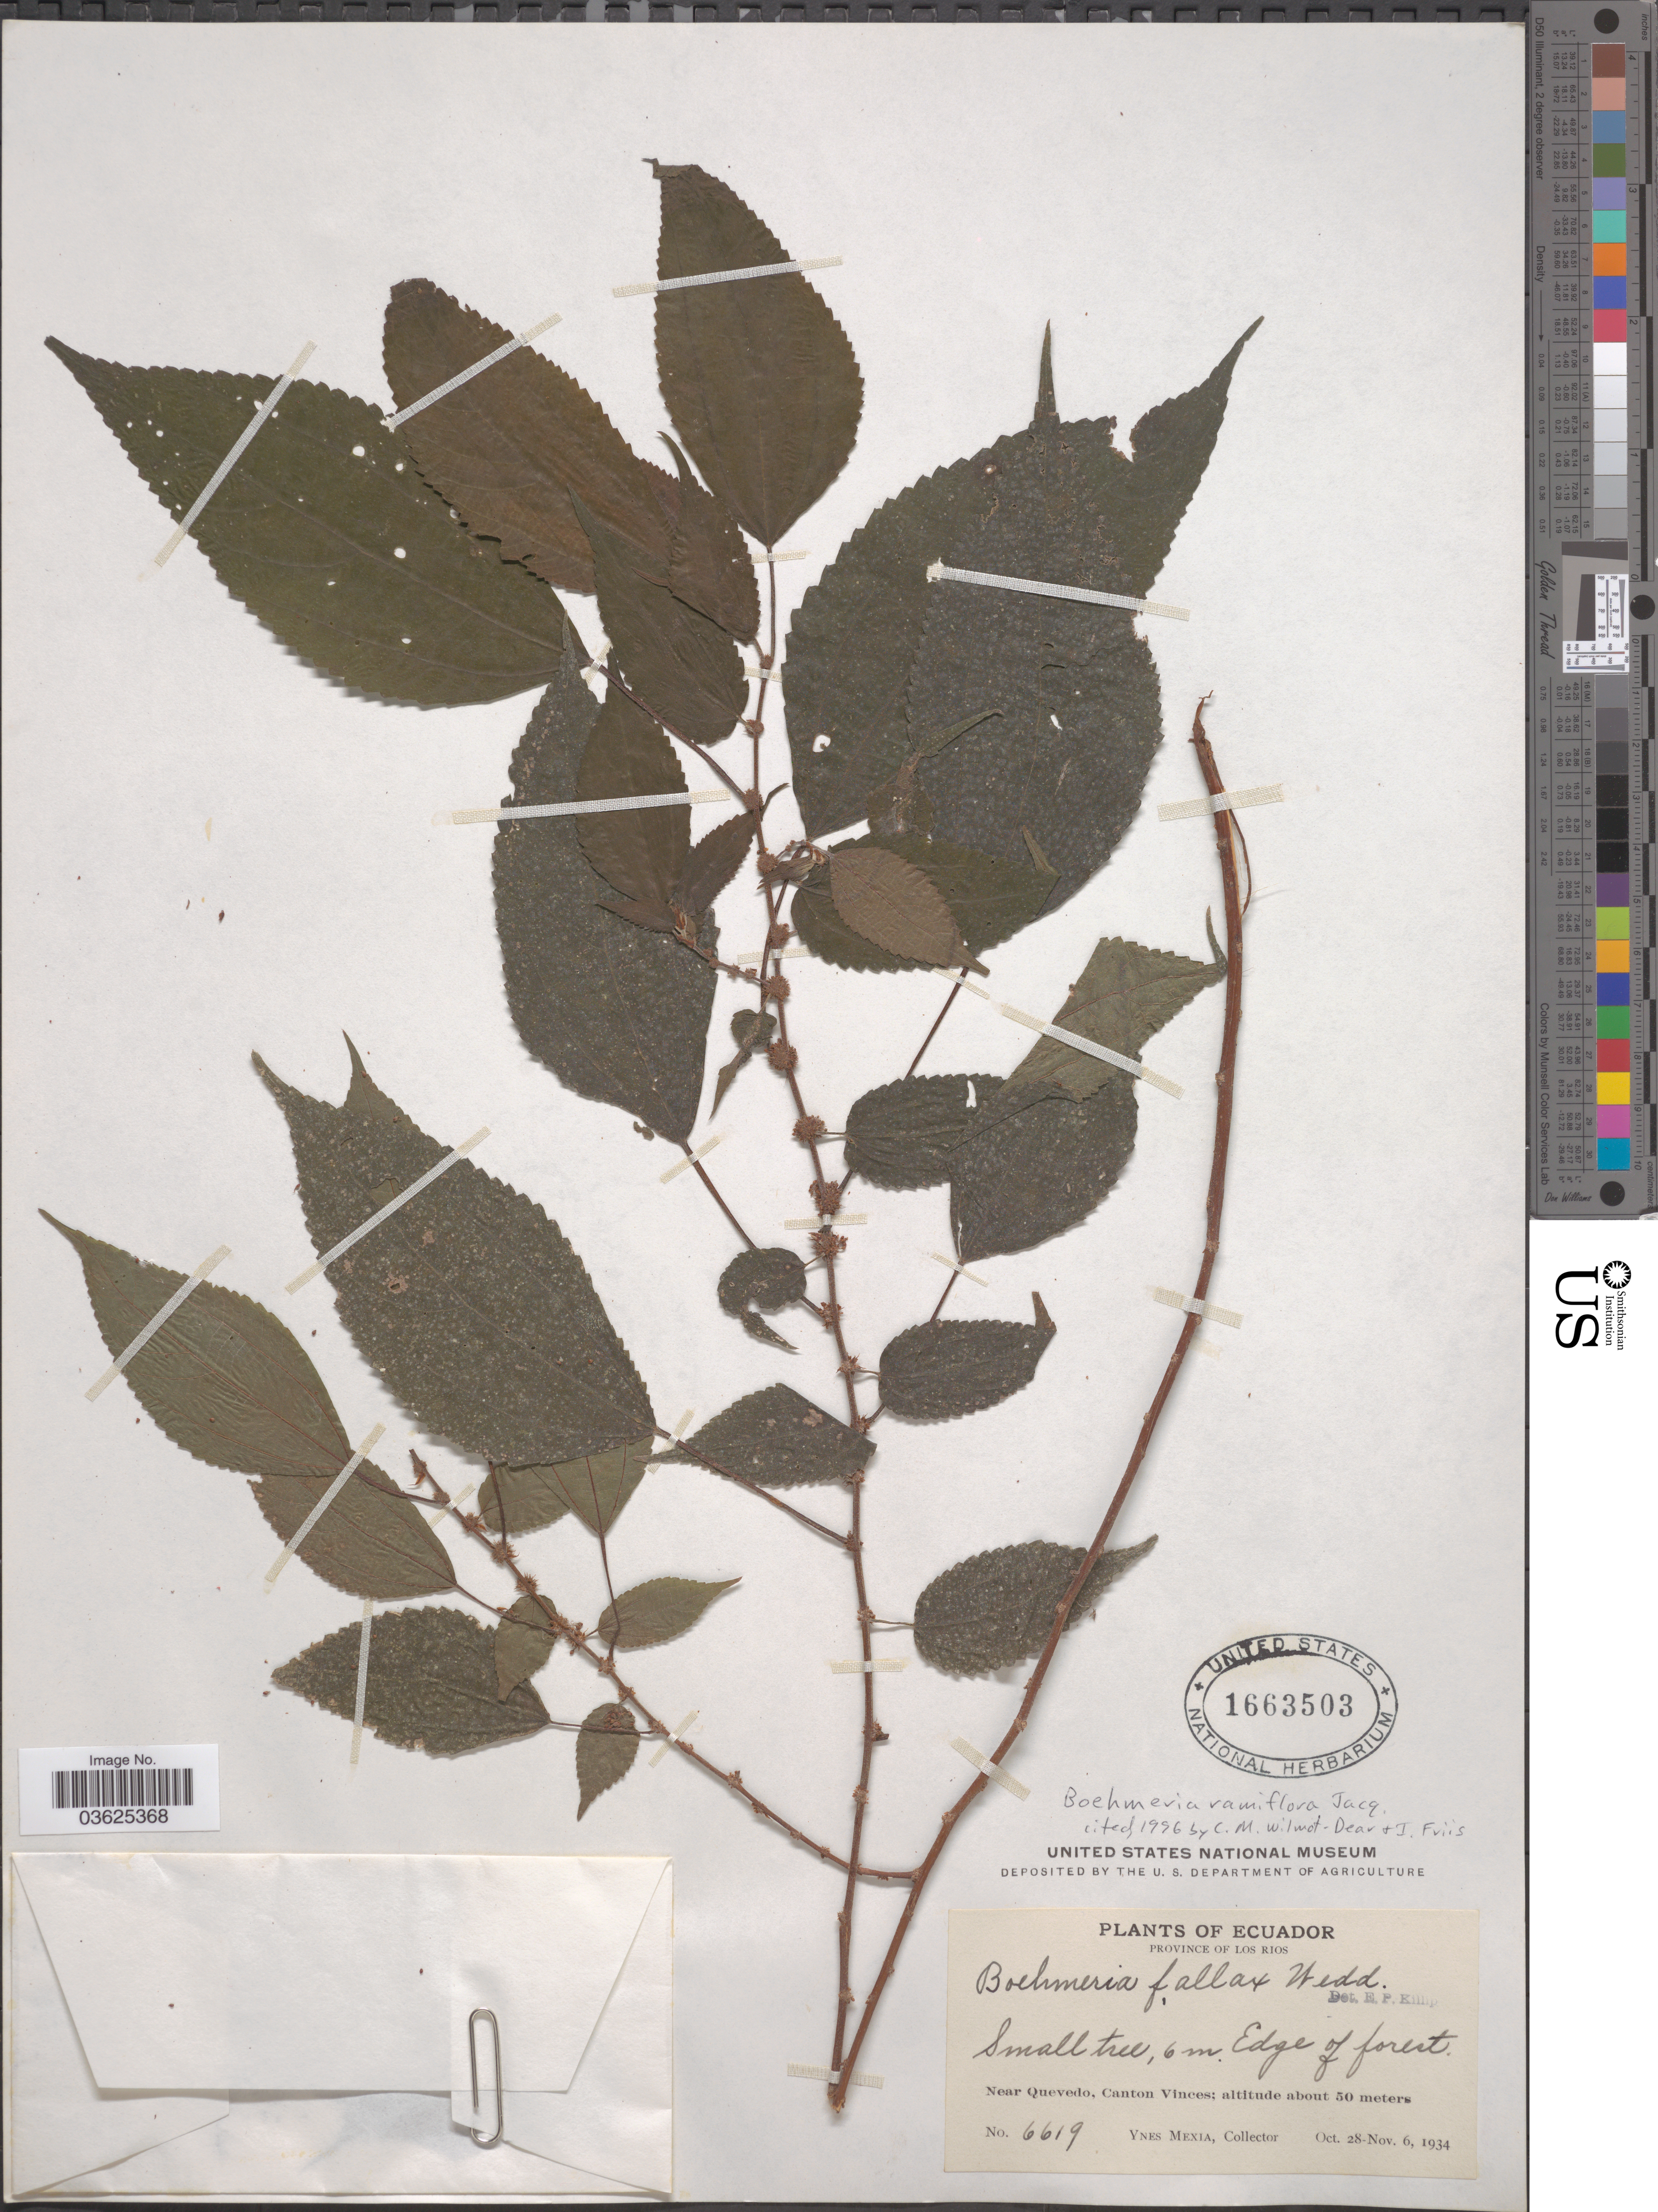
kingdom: Plantae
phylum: Tracheophyta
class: Magnoliopsida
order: Rosales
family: Urticaceae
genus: Boehmeria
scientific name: Boehmeria ramiflora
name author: Jacq.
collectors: Y. Mexia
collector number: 6619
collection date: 1934-10-28/1934-11-06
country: Ecuador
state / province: Los Ríos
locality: Near Quevedo, Canton Vinces.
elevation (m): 50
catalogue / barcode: US 1663503